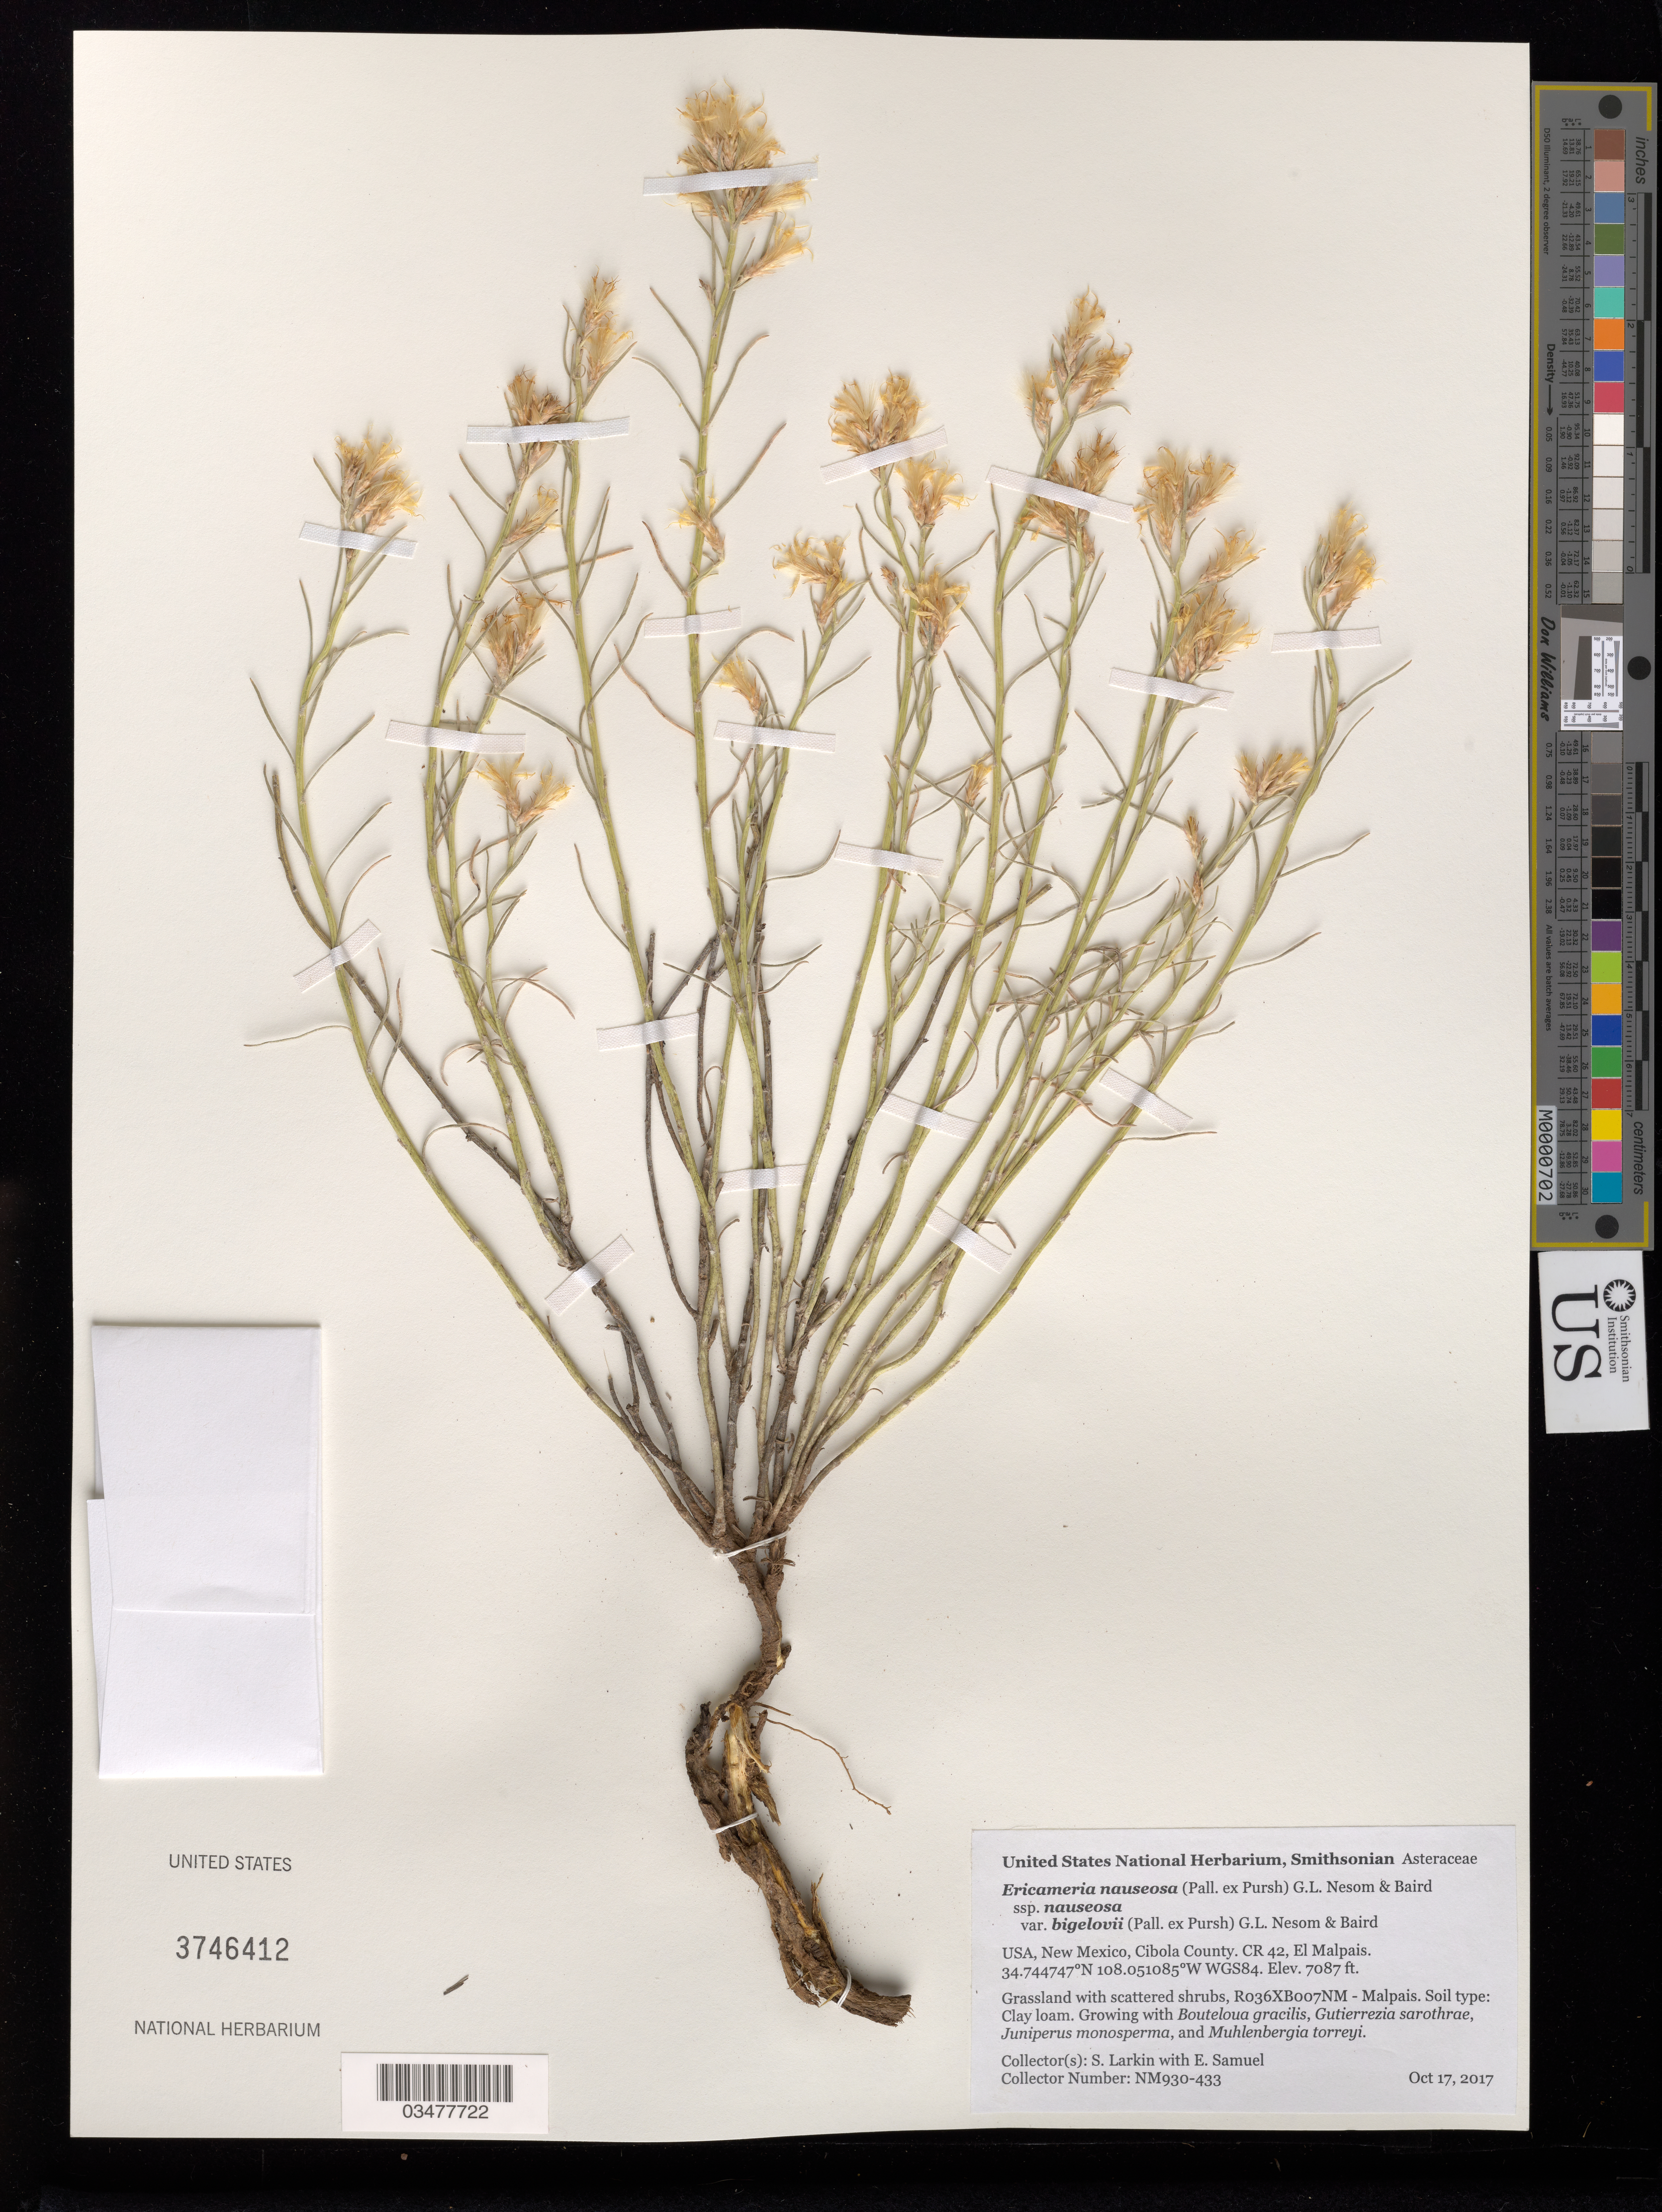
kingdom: Plantae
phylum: Tracheophyta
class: Magnoliopsida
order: Asterales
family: Asteraceae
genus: Ericameria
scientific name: Ericameria nauseosa var. bigelovii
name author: (A. Gray) G.L. Nesom & G.I. Baird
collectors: S. Larkin & E. Samuel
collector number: NM930-433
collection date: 2017-10-17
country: United States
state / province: New Mexico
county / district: Cibola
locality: BLM, El Malpais, CR 42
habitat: R036XB007NM - Malpais. Grassland with scattered shrubs. Clay loam. With Bouteloua gracilis, Juniperus monosperma, etc.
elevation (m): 2160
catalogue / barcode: US 3746412